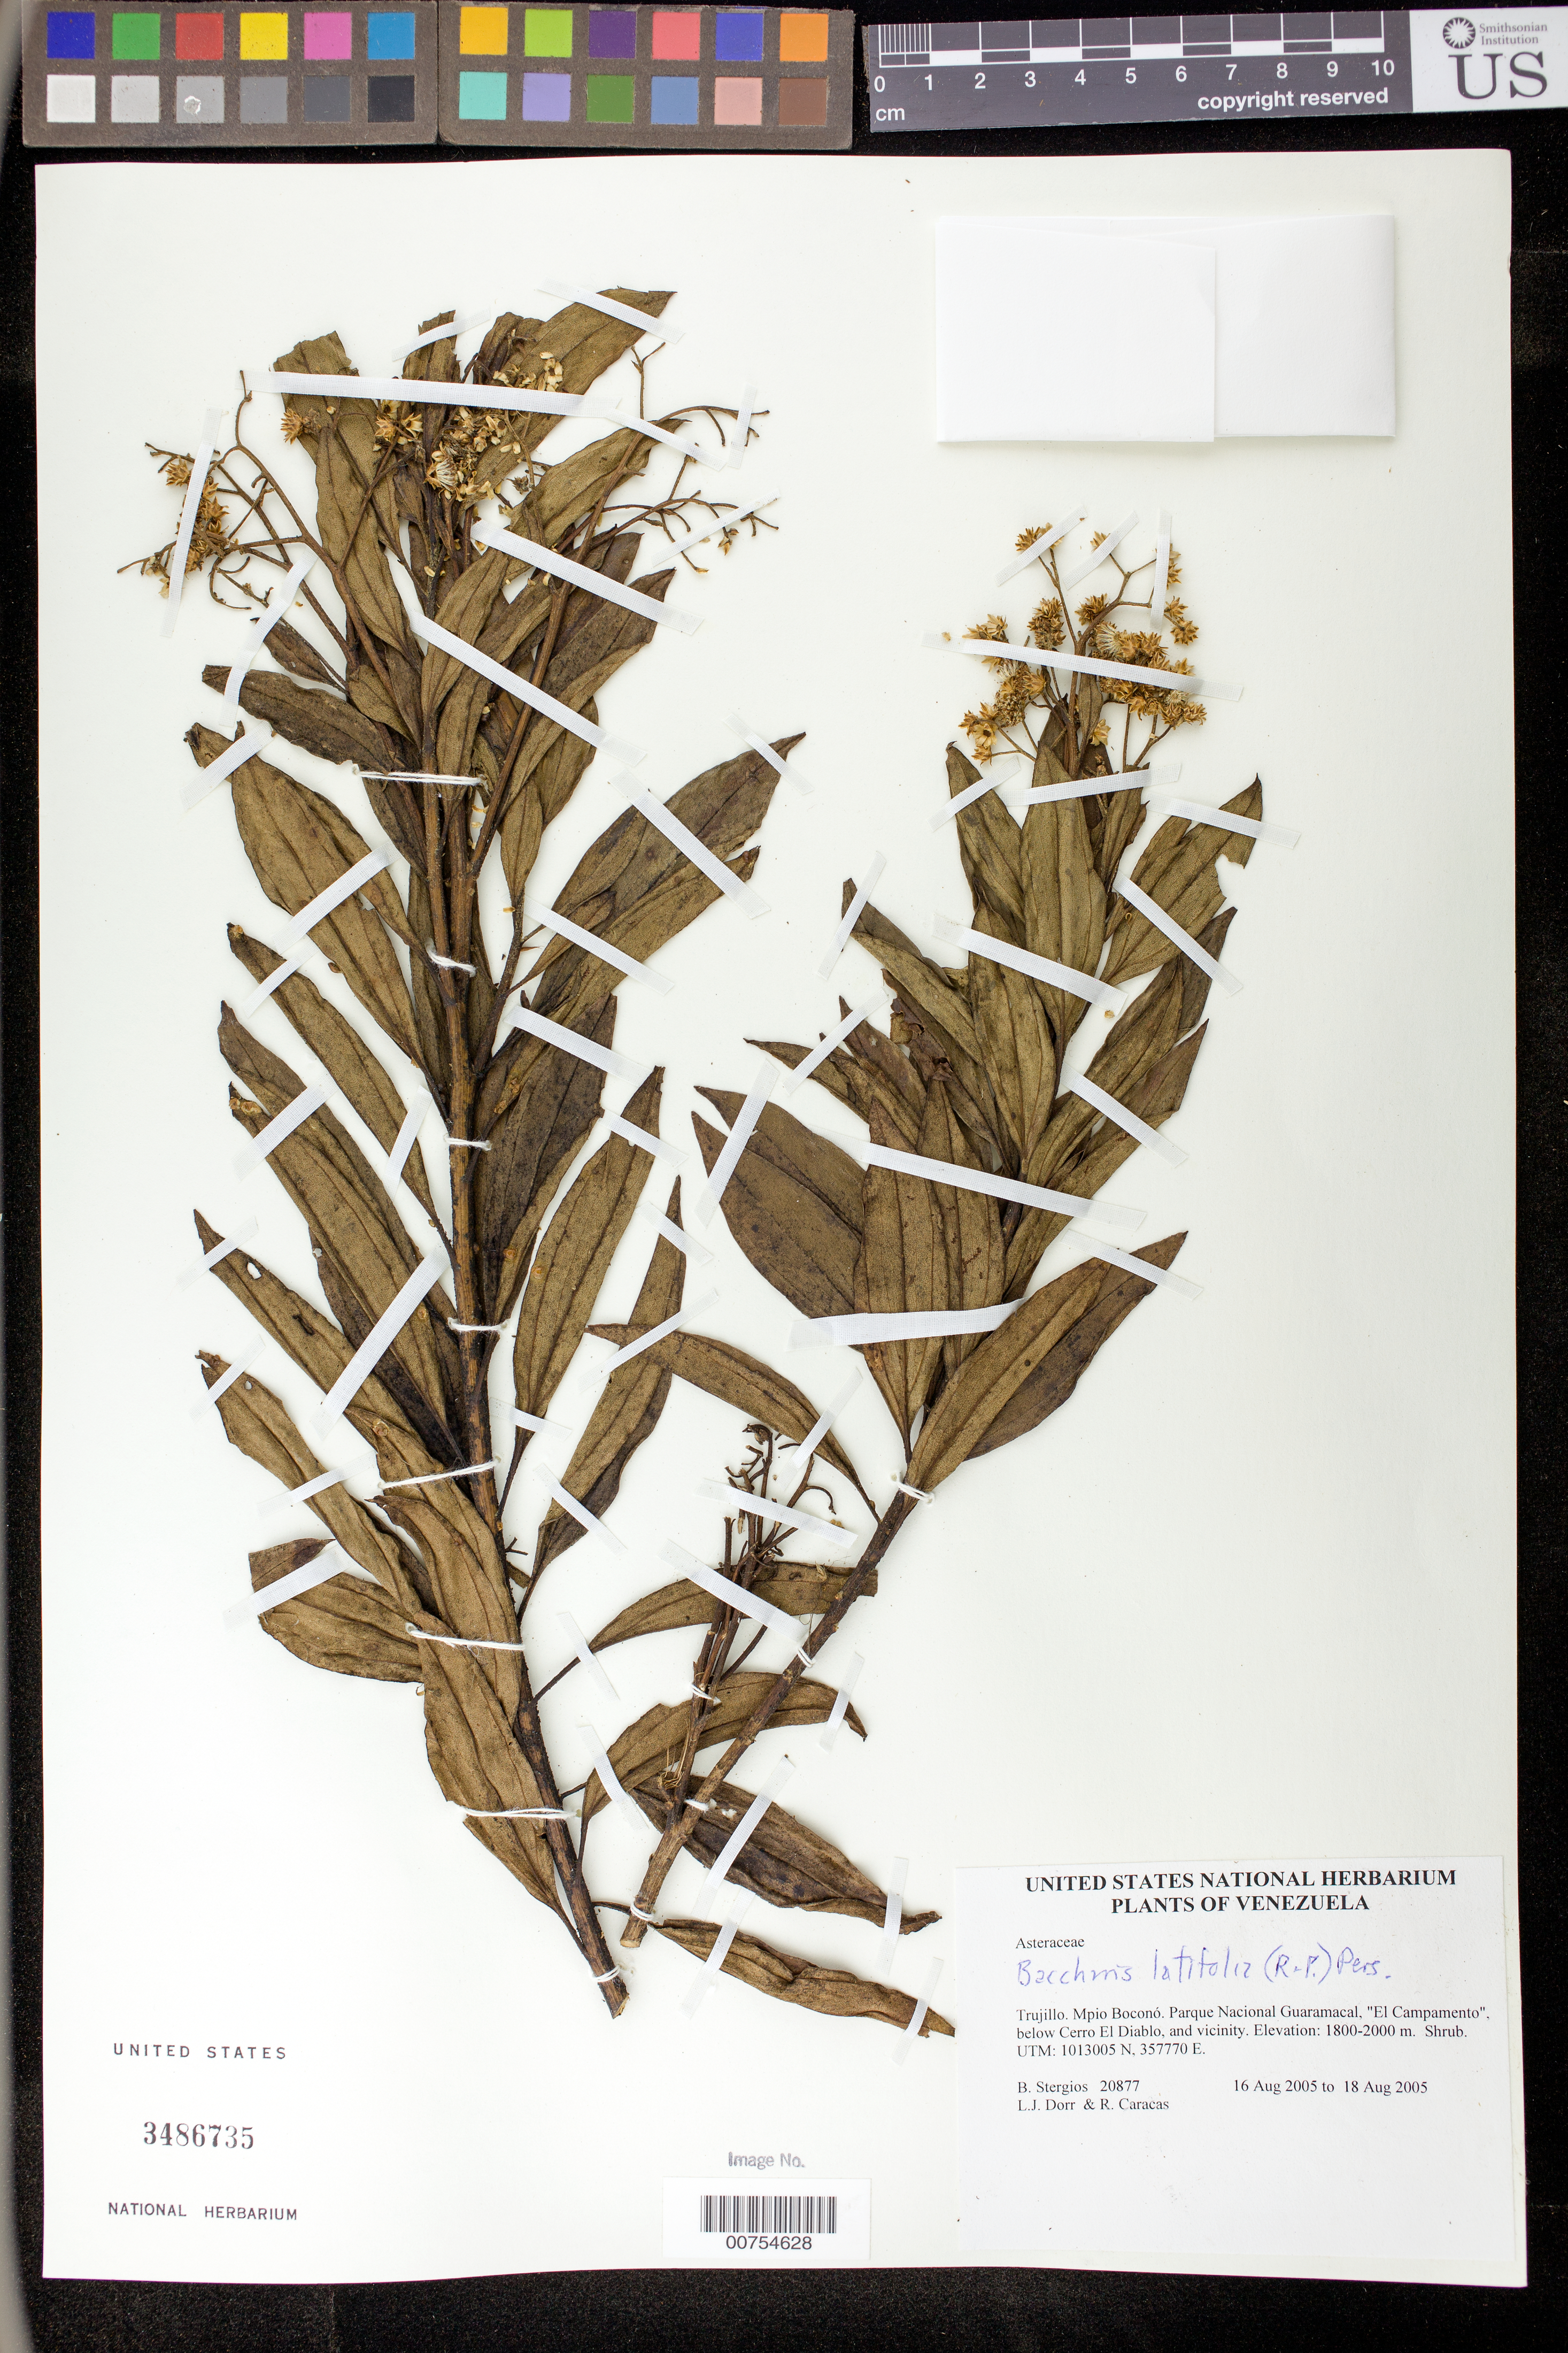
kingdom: Plantae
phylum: Tracheophyta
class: Magnoliopsida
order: Asterales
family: Asteraceae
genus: Baccharis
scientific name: Baccharis latifolia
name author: (Ruiz & Pav.) Pers.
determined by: Robinson, Harold E., (US)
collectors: B. G. Stergios, L. J. Dorr & R. Caracas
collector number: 20877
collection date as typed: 16 Aug 2005 to 18 Aug 2005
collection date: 2005-08-16/2005-08-18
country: Venezuela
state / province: Trujillo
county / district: Boconó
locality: Parque Nacional Guaramacal, "El Campamento", below Cerro El Diablo, and vicinity.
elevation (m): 1800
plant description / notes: PORT, US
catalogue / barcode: US 3486735